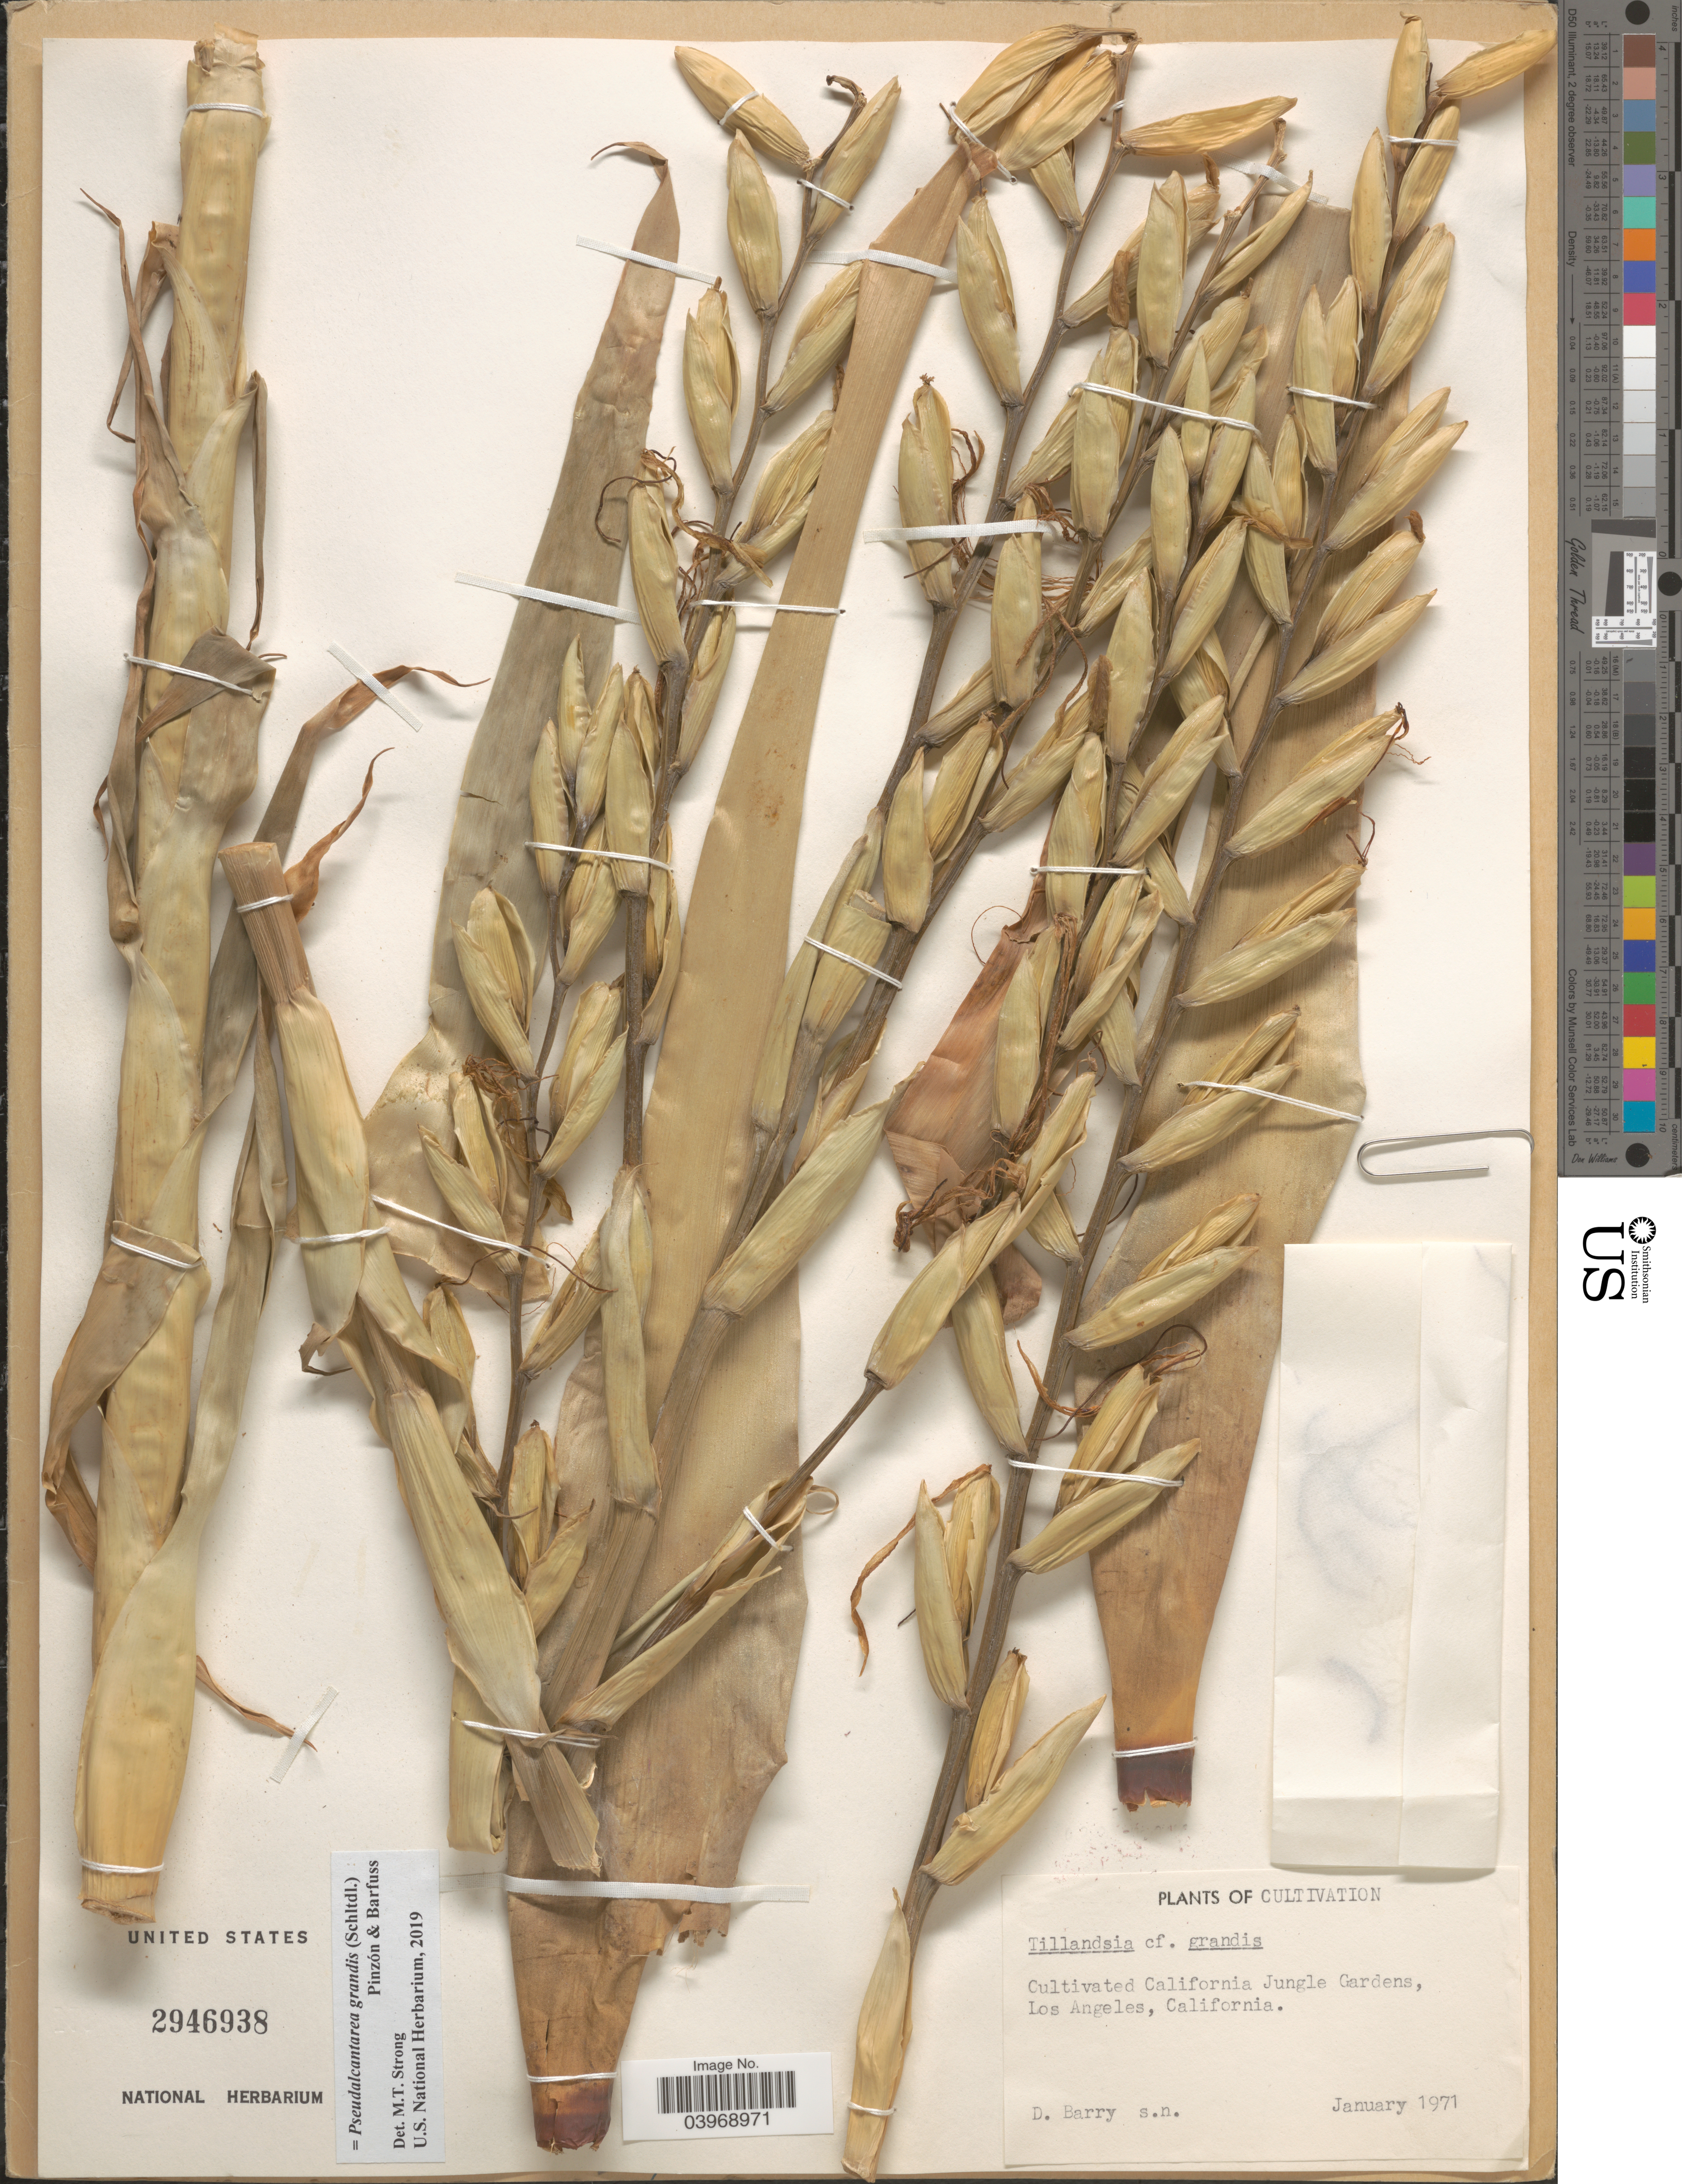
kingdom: Plantae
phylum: Tracheophyta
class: Liliopsida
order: Poales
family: Bromeliaceae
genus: Pseudalcantarea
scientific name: Pseudalcantarea grandis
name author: (Schltdl.) Pinzón & Barfuss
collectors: D. Barry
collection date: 1971-01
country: United States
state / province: California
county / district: Los Angeles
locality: California Jungle Gardens, Los Angeles.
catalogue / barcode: US 2946938